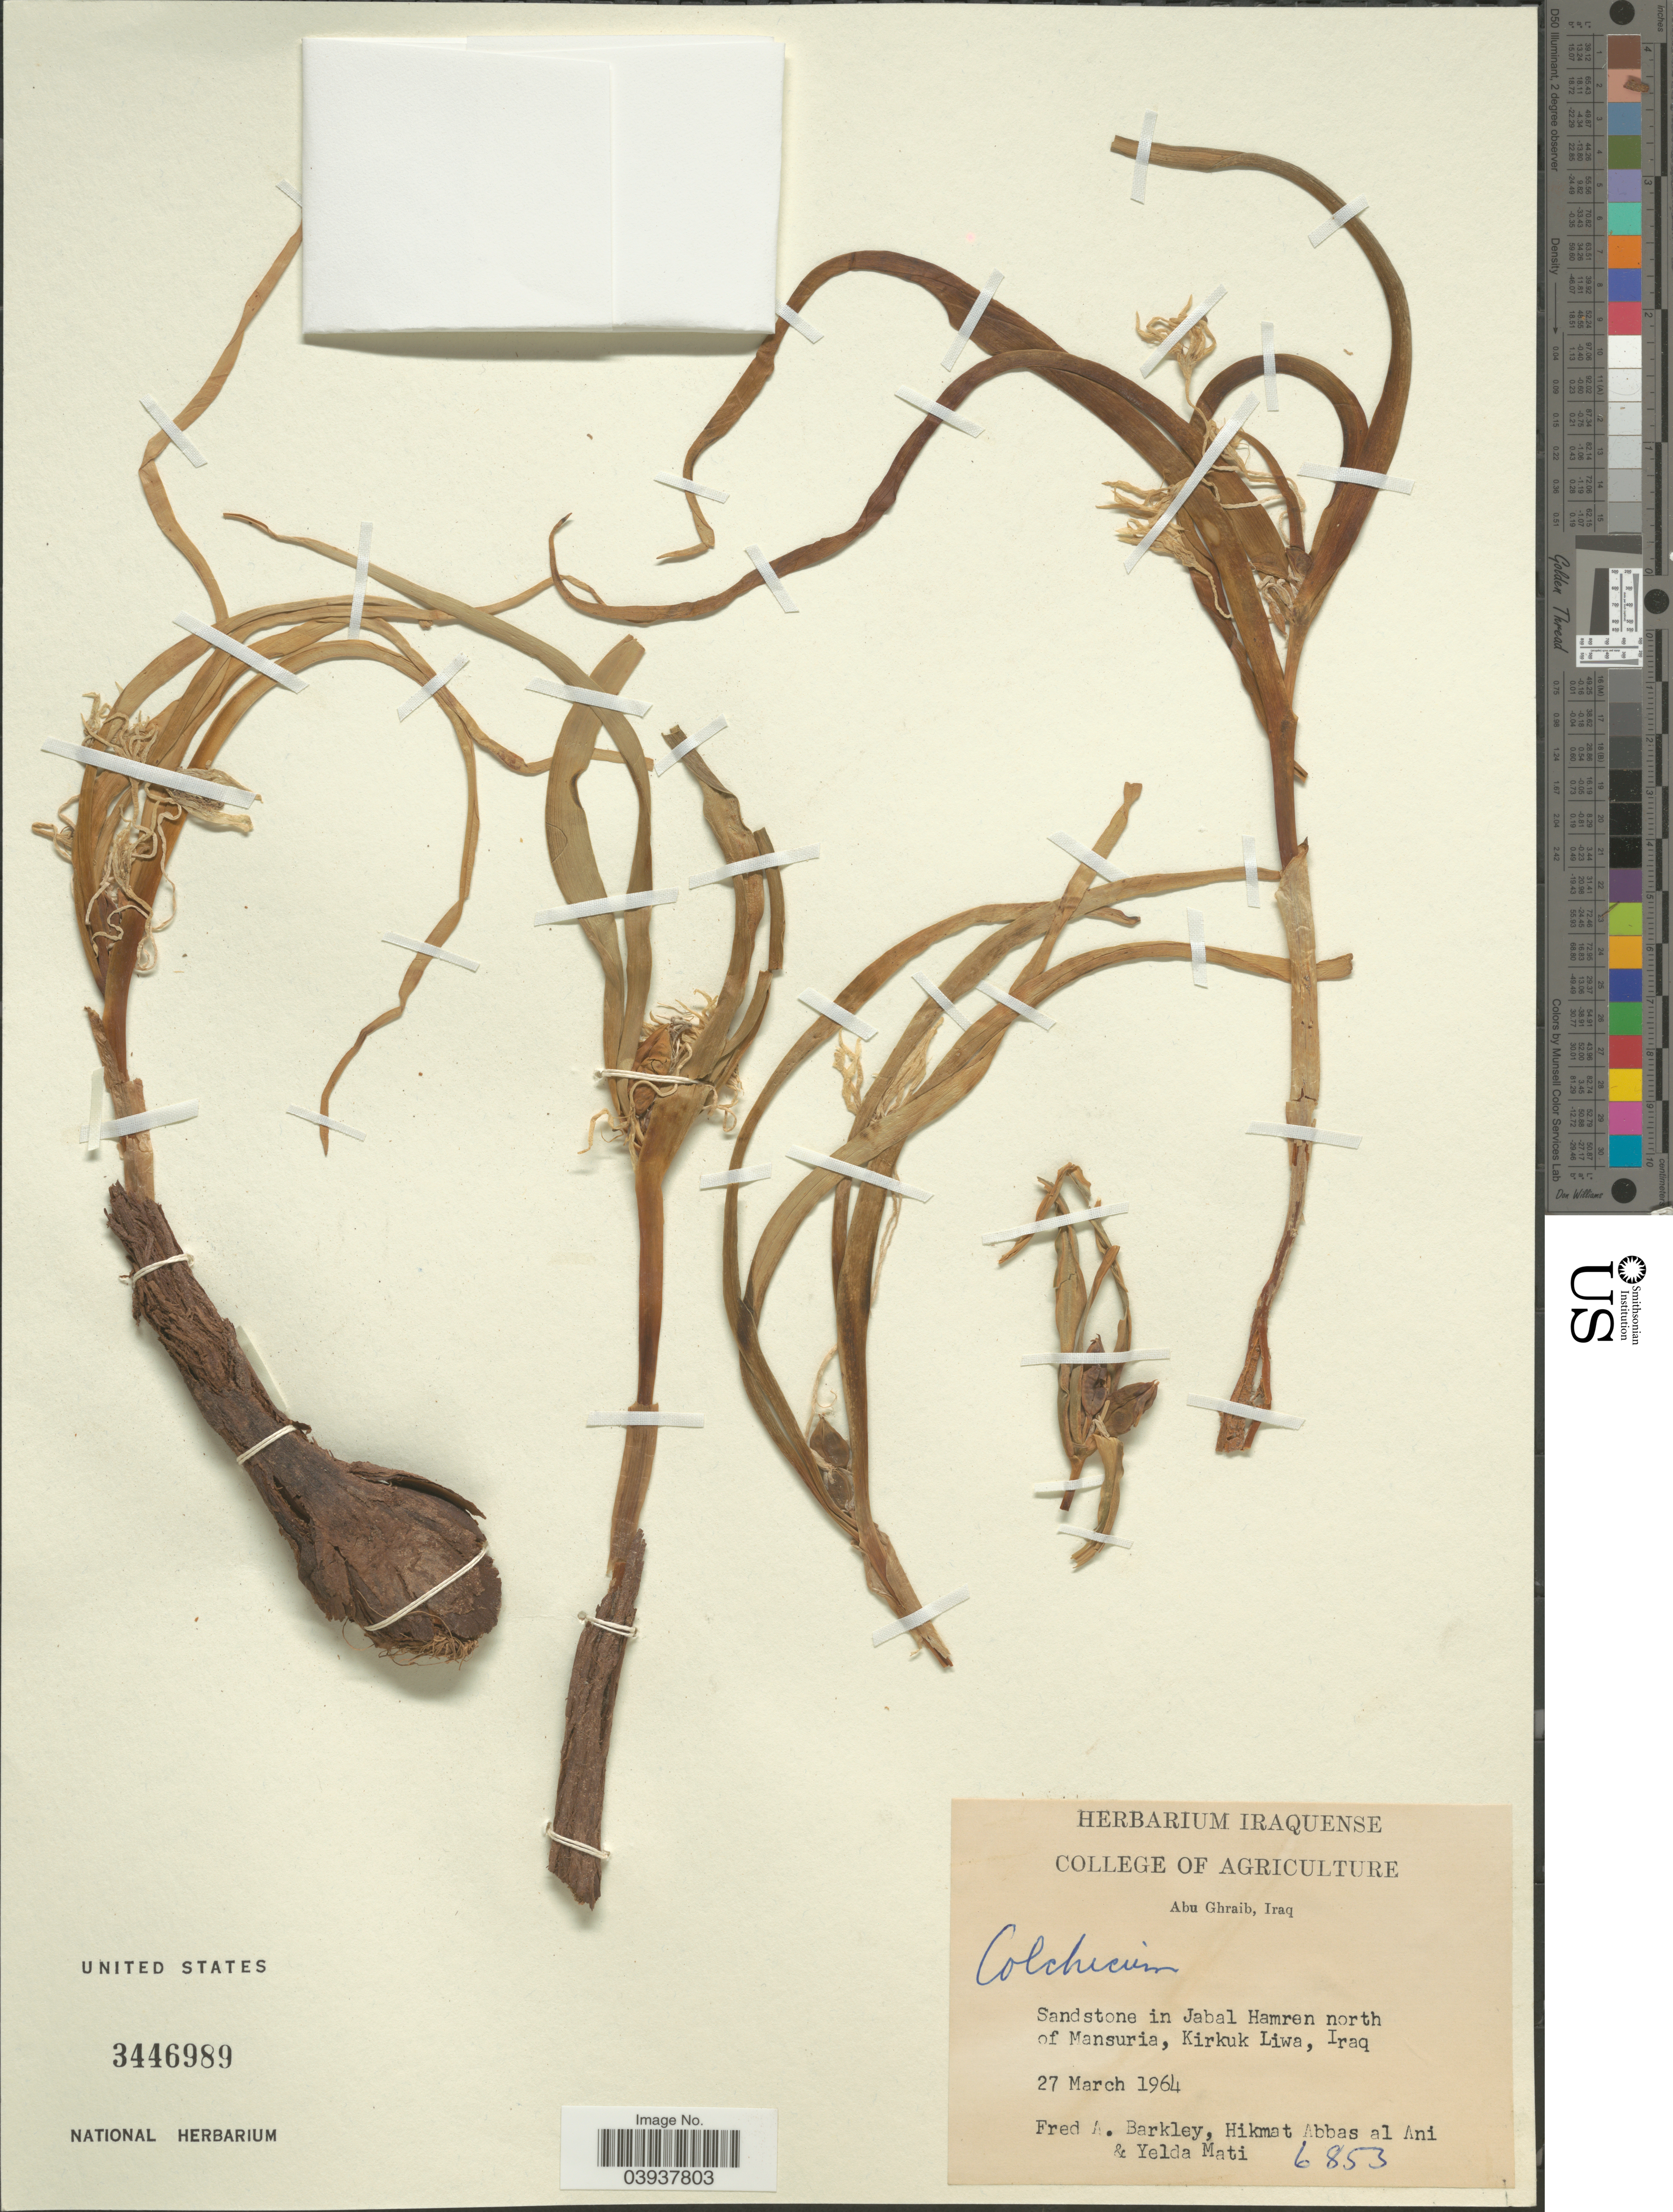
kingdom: Plantae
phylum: Tracheophyta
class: Liliopsida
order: Liliales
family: Colchicaceae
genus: Colchicum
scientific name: Colchicum sp.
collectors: F. A. Barkley, H. Al-Ani & Y. Mati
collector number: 6853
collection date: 1964-03-27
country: Iraq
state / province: Kirkūk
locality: Sandstone in Jabal Hamren north of Mansuria, Kirkuk Liwa.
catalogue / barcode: US 3446989